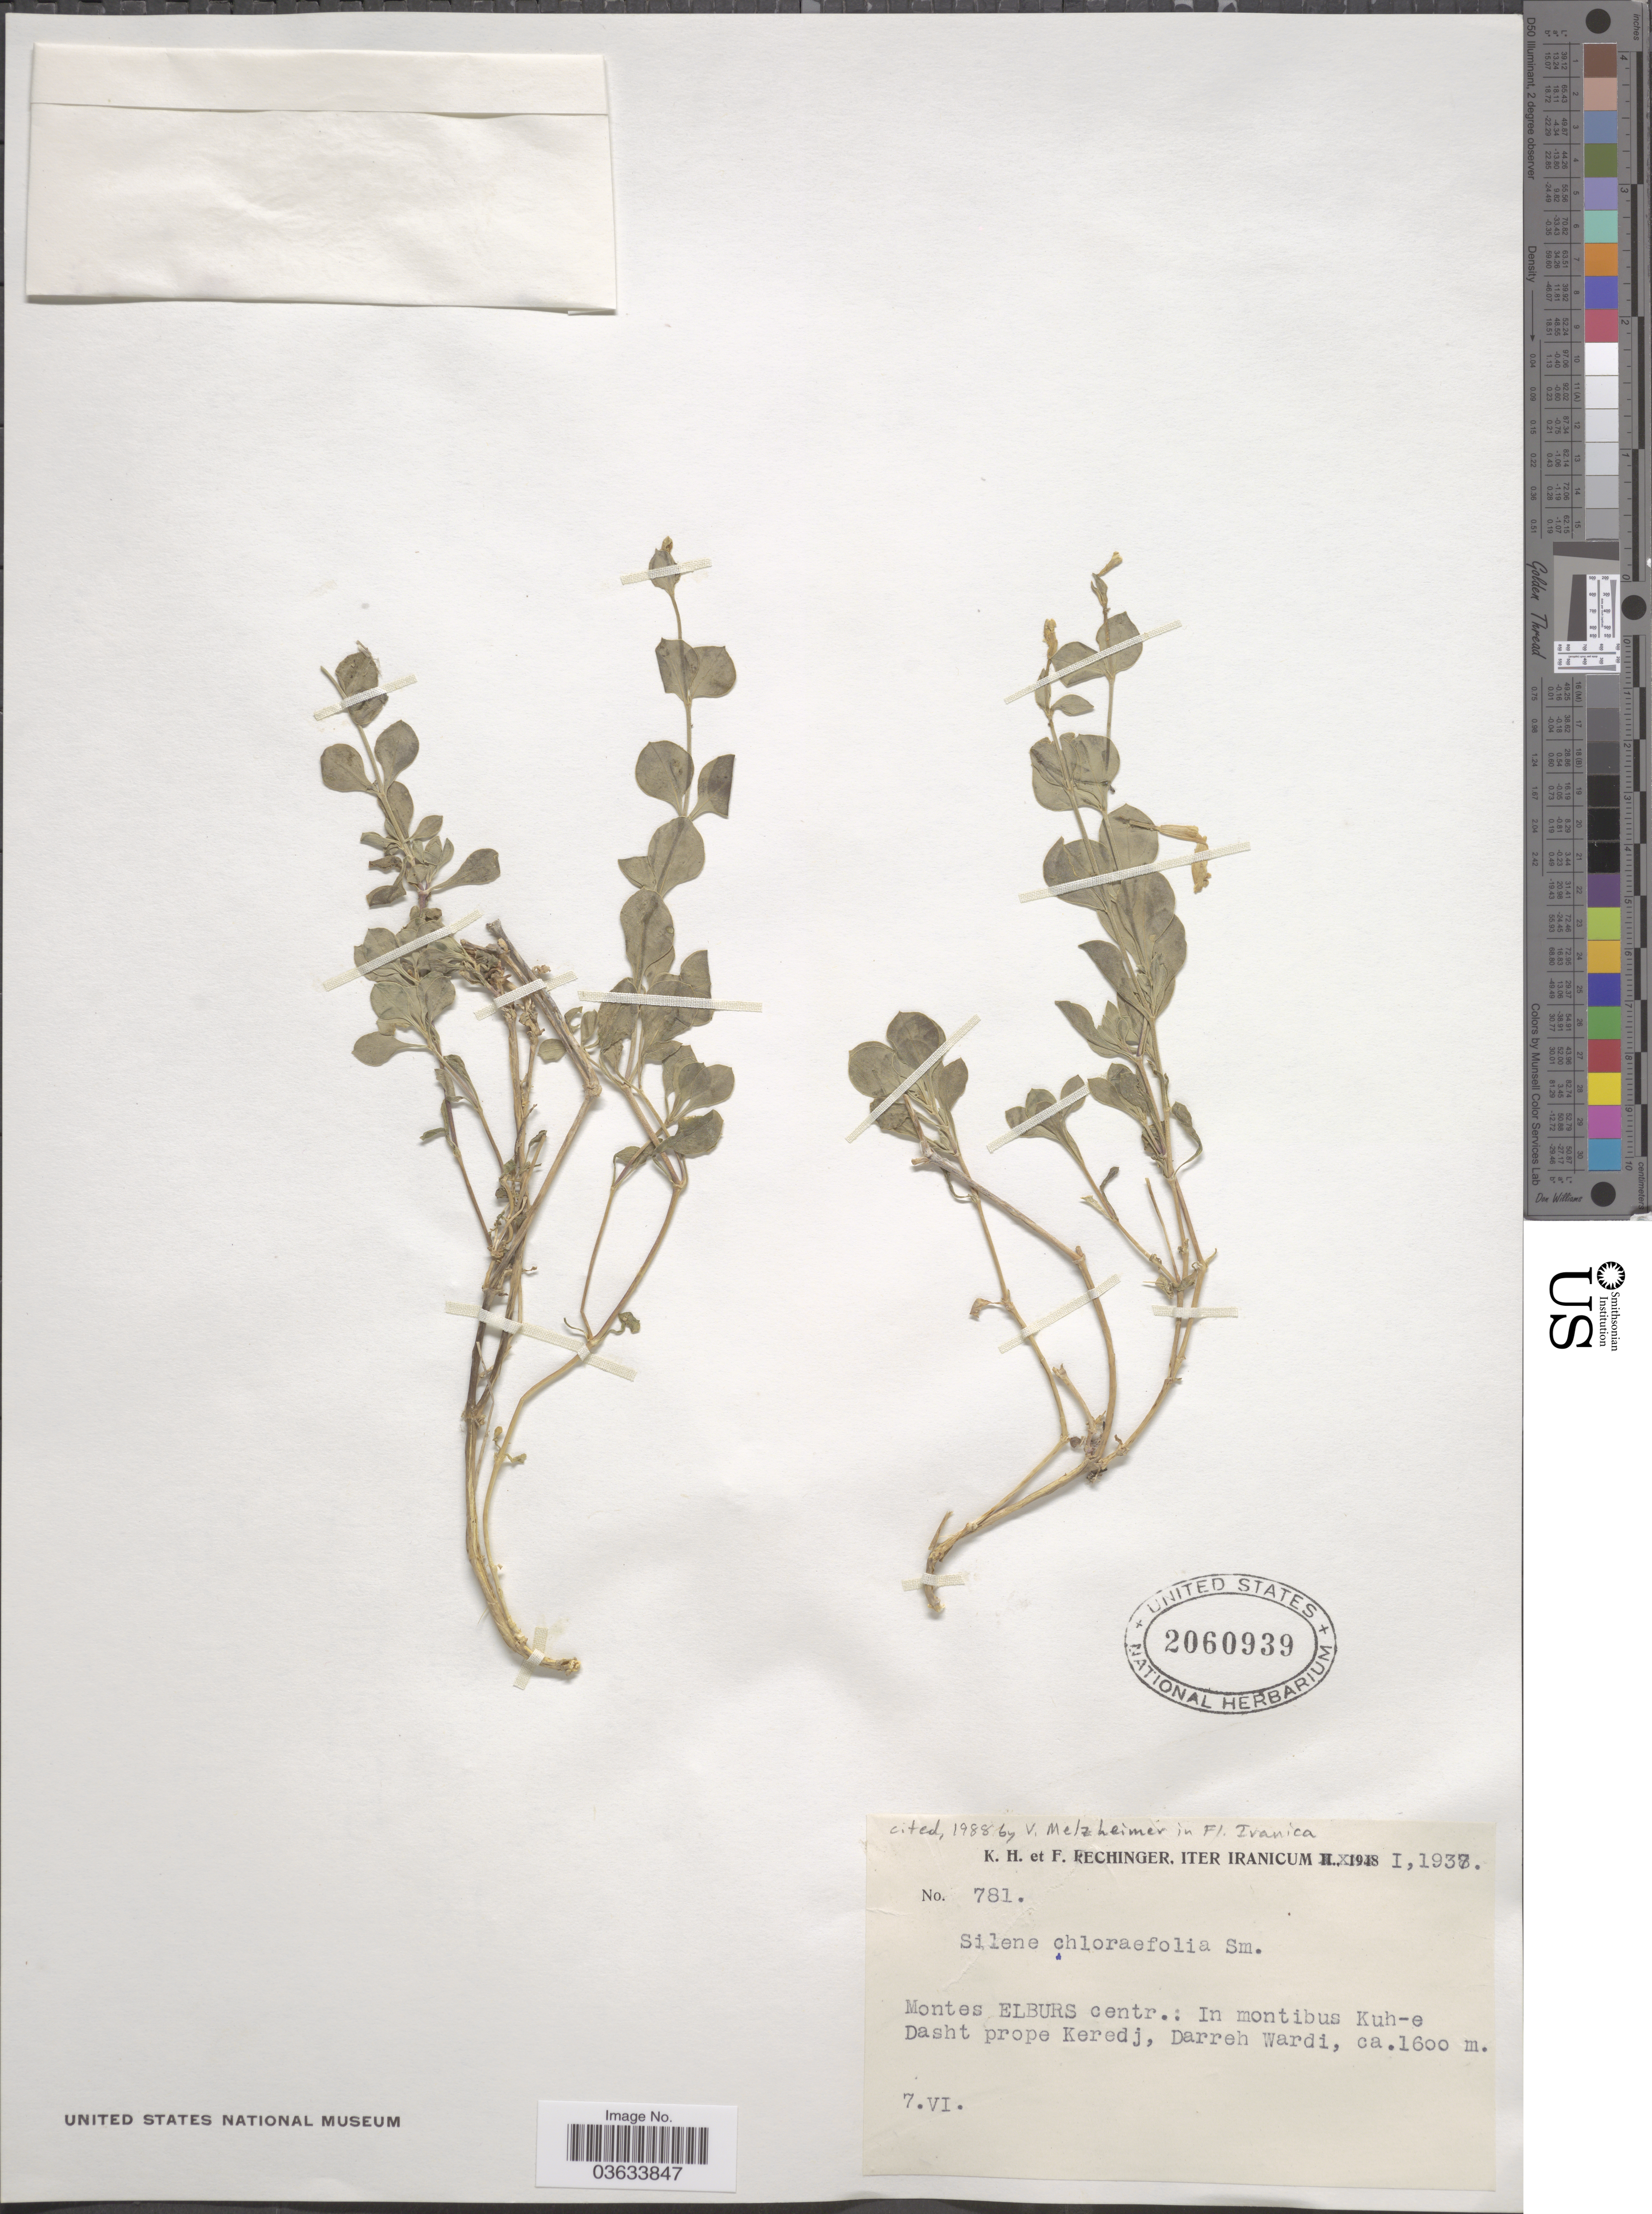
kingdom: Plantae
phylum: Tracheophyta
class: Magnoliopsida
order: Caryophyllales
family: Caryophyllaceae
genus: Silene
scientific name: Silene chlorifolia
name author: Sm.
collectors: K. H. Rechinger & F. Rechinger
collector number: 781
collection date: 1937-06-07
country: Iran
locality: Montes Elburs centr.: In montibus Kuh-e-Dasht prope Keredj, Darreh Wardi.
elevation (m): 1600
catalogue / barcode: US 2060939